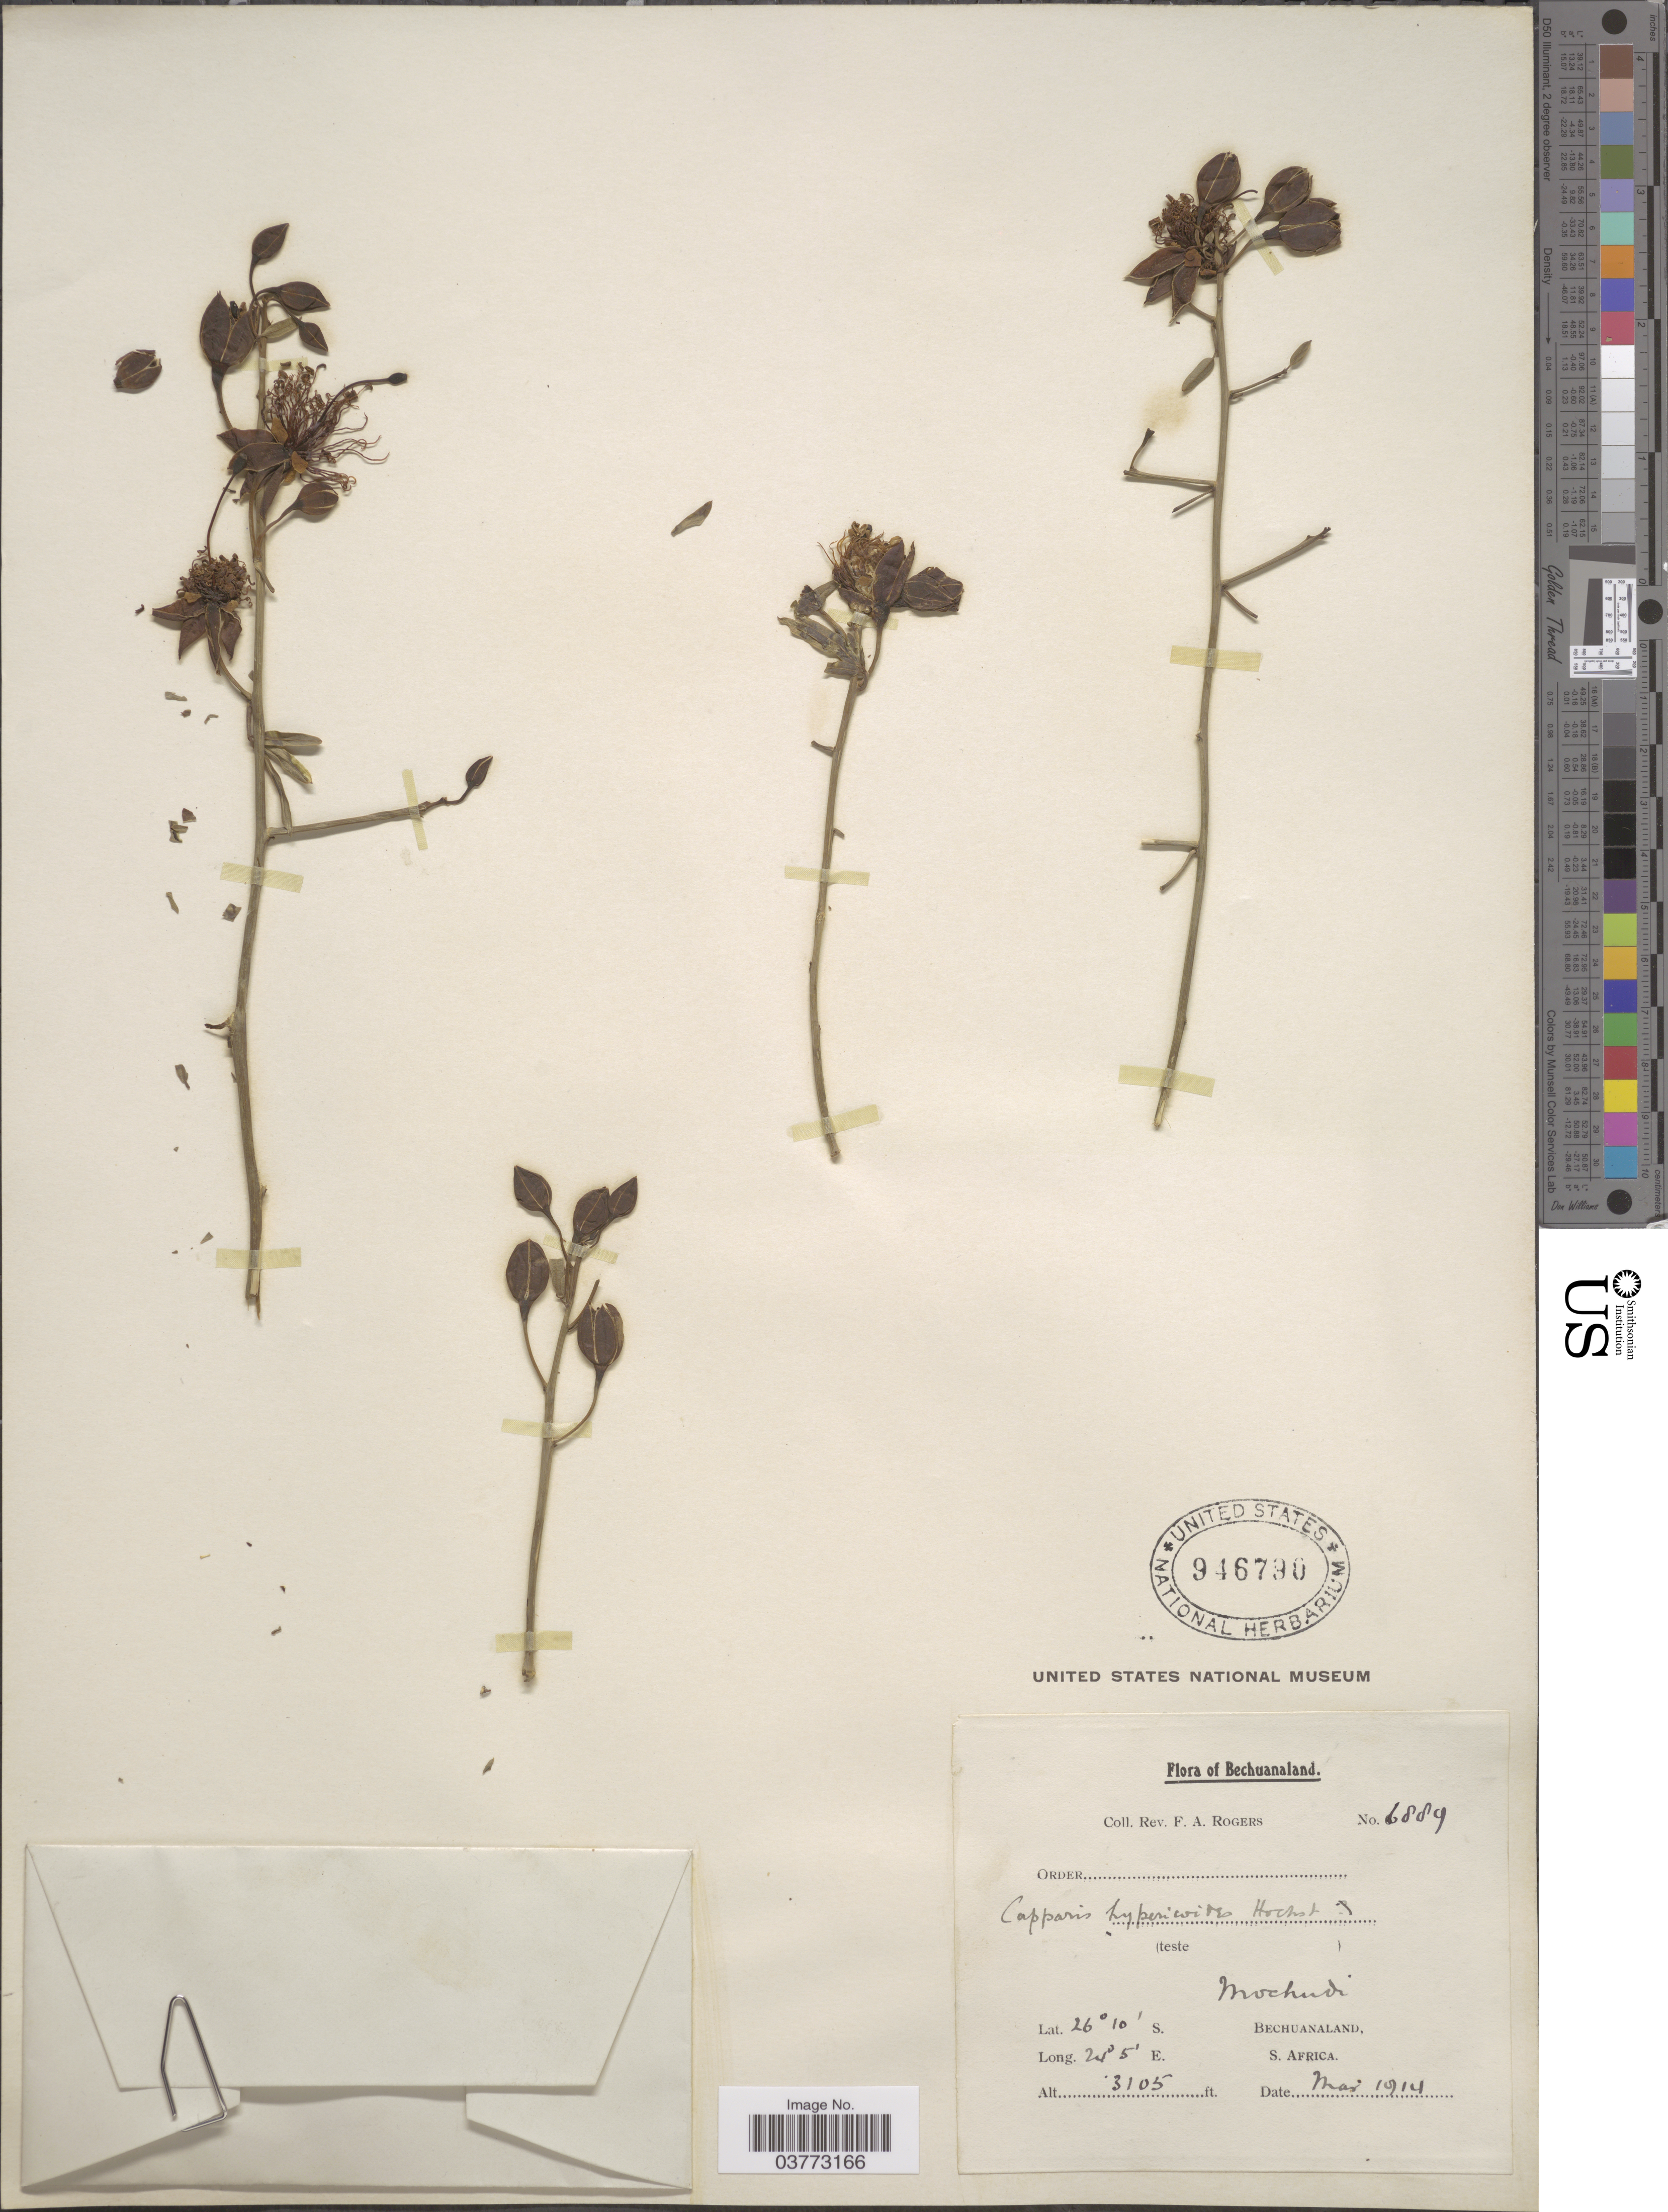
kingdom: Plantae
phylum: Tracheophyta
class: Magnoliopsida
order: Brassicales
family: Capparaceae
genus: Capparis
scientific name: Capparis hypericoides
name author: Hochst.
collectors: F. A. Rogers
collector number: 6889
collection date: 1914-05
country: Botswana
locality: Bechuanaland. Mochudi.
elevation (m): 946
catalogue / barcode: US 946790